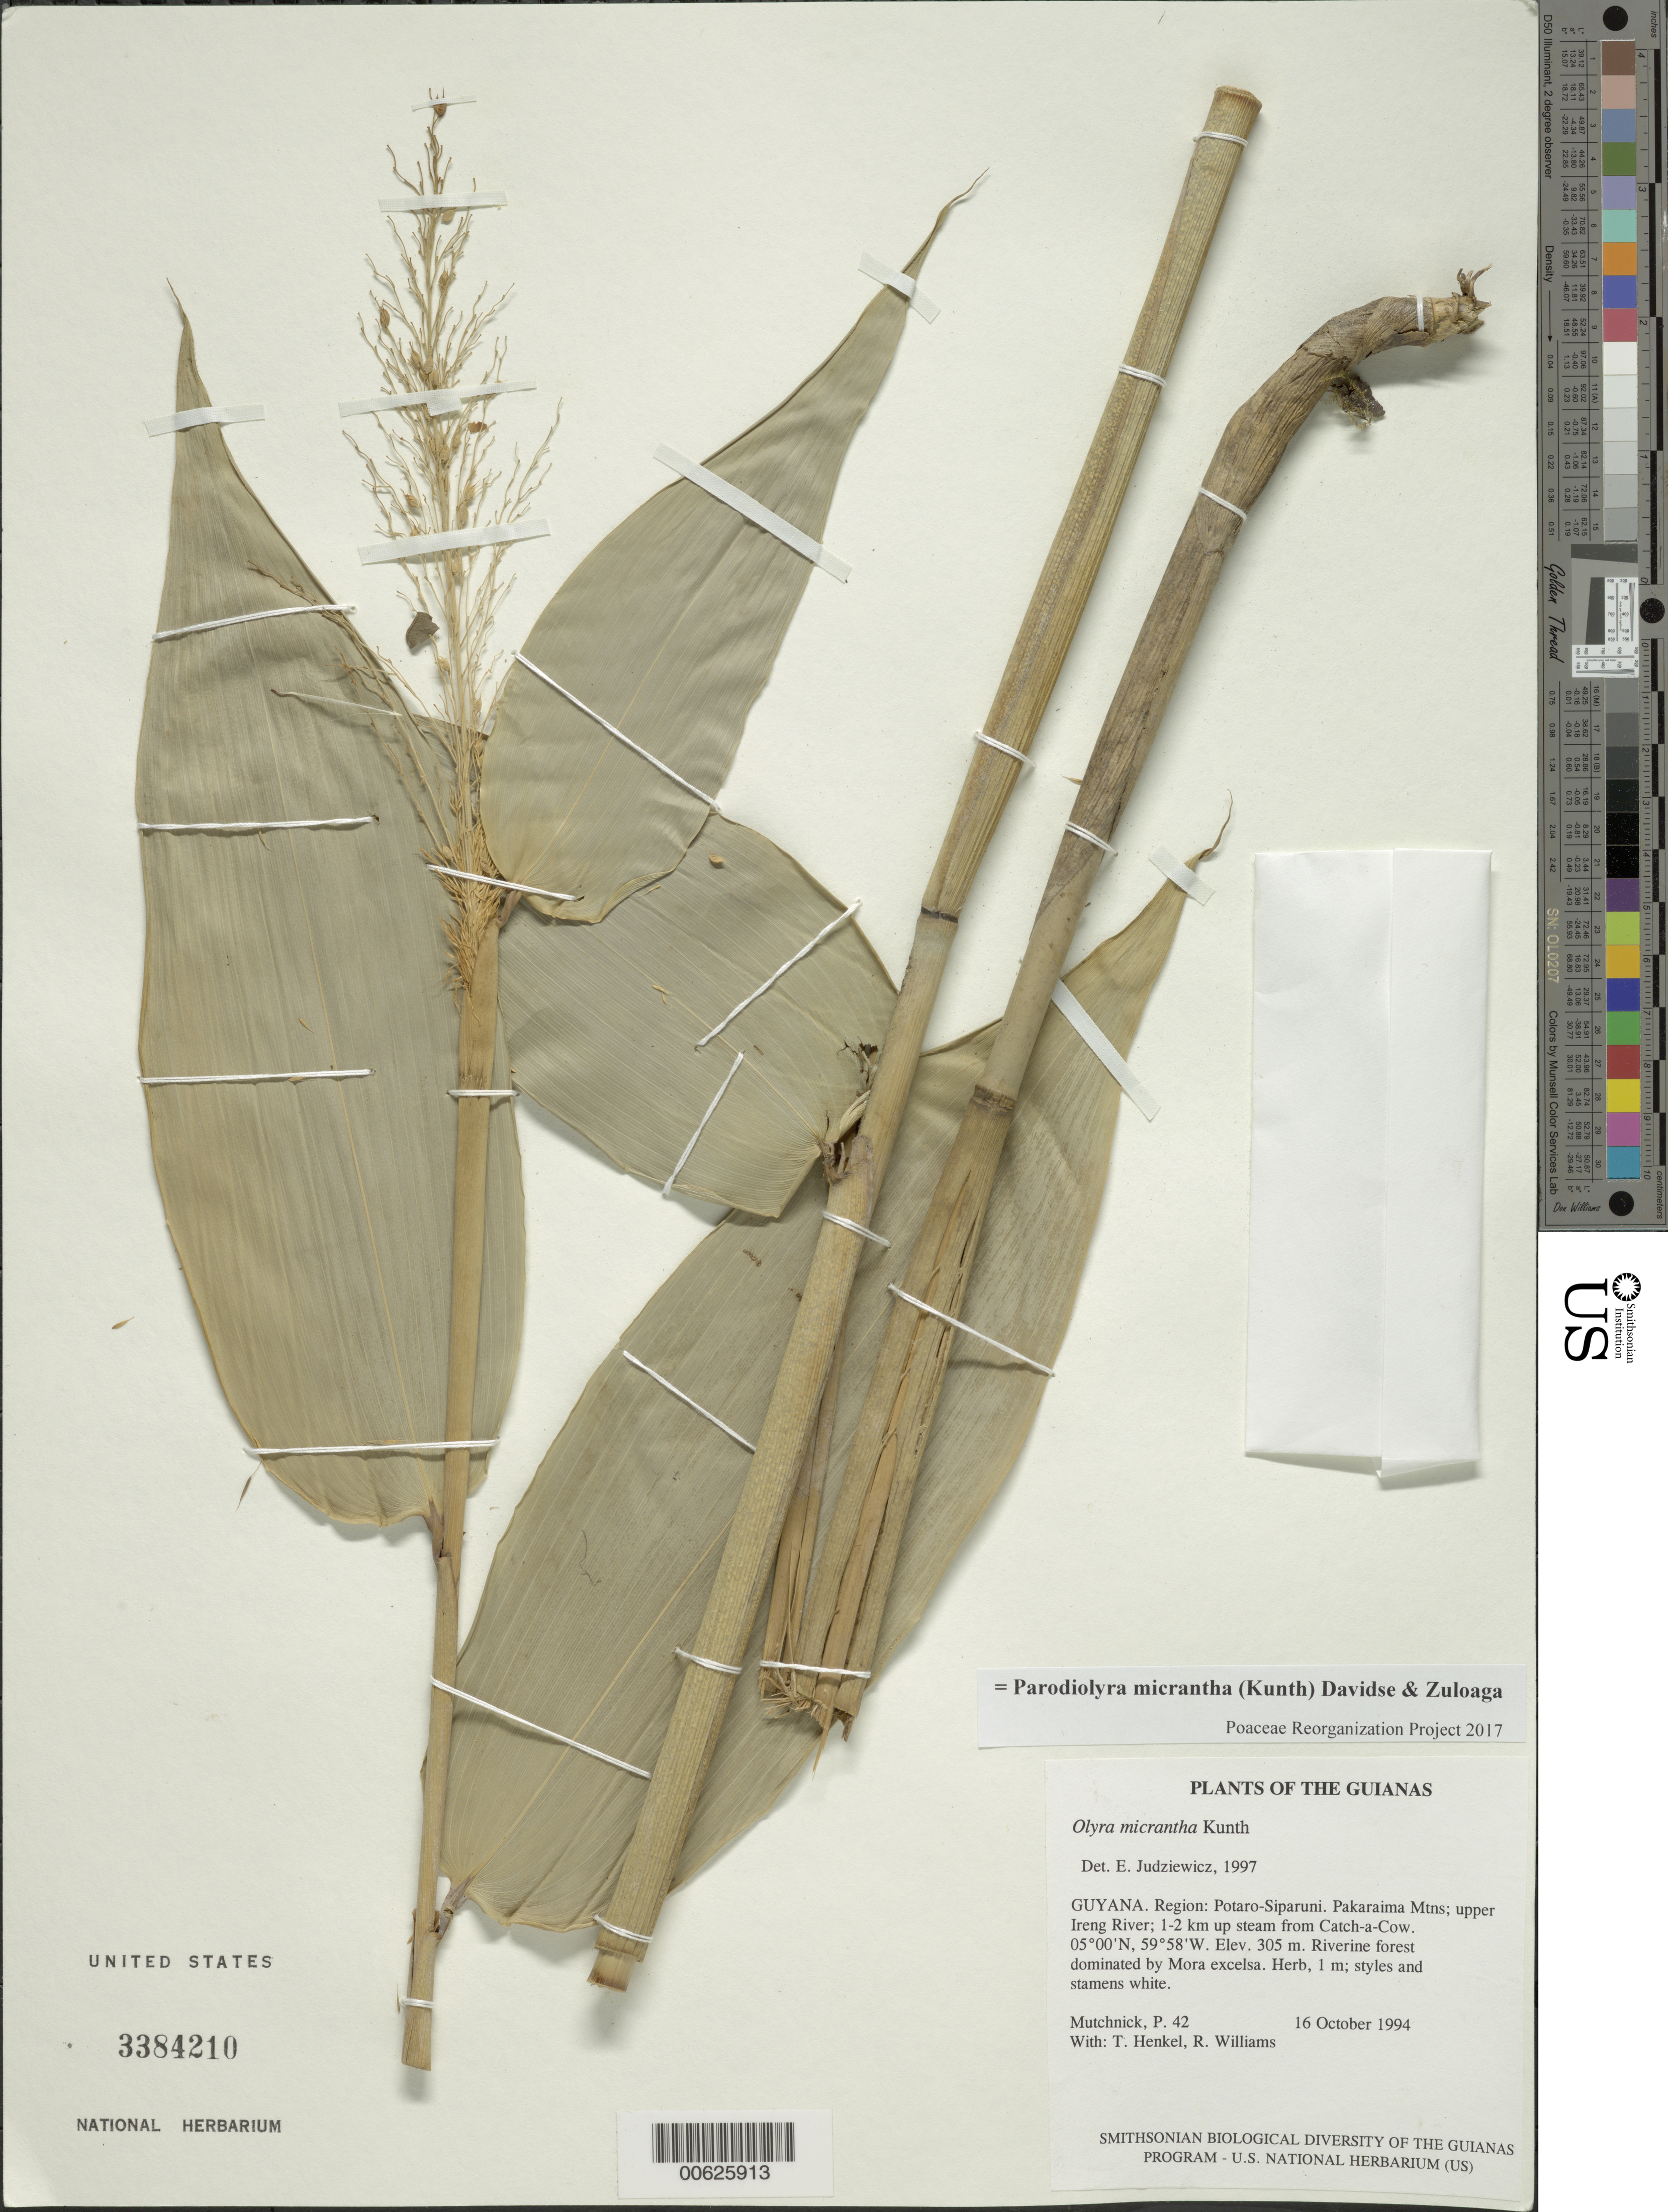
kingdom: Plantae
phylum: Tracheophyta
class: Liliopsida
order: Poales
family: Poaceae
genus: Parodiolyra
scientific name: Parodiolyra micrantha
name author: (Kunth) Davidse & Zuloaga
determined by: Poaceae Reorganization Project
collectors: P. Mutchnick, T. Henkel & R. Williams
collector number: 42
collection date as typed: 16 October 1994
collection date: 1994-10-16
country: Guyana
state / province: Potaro-Siparuni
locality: Pakaraima Mtns; upper Ireng River; 1-2 km up stream from Catch-a-Cow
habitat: Riverine forest dominated by Mora excelsa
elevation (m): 305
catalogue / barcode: US 3384210